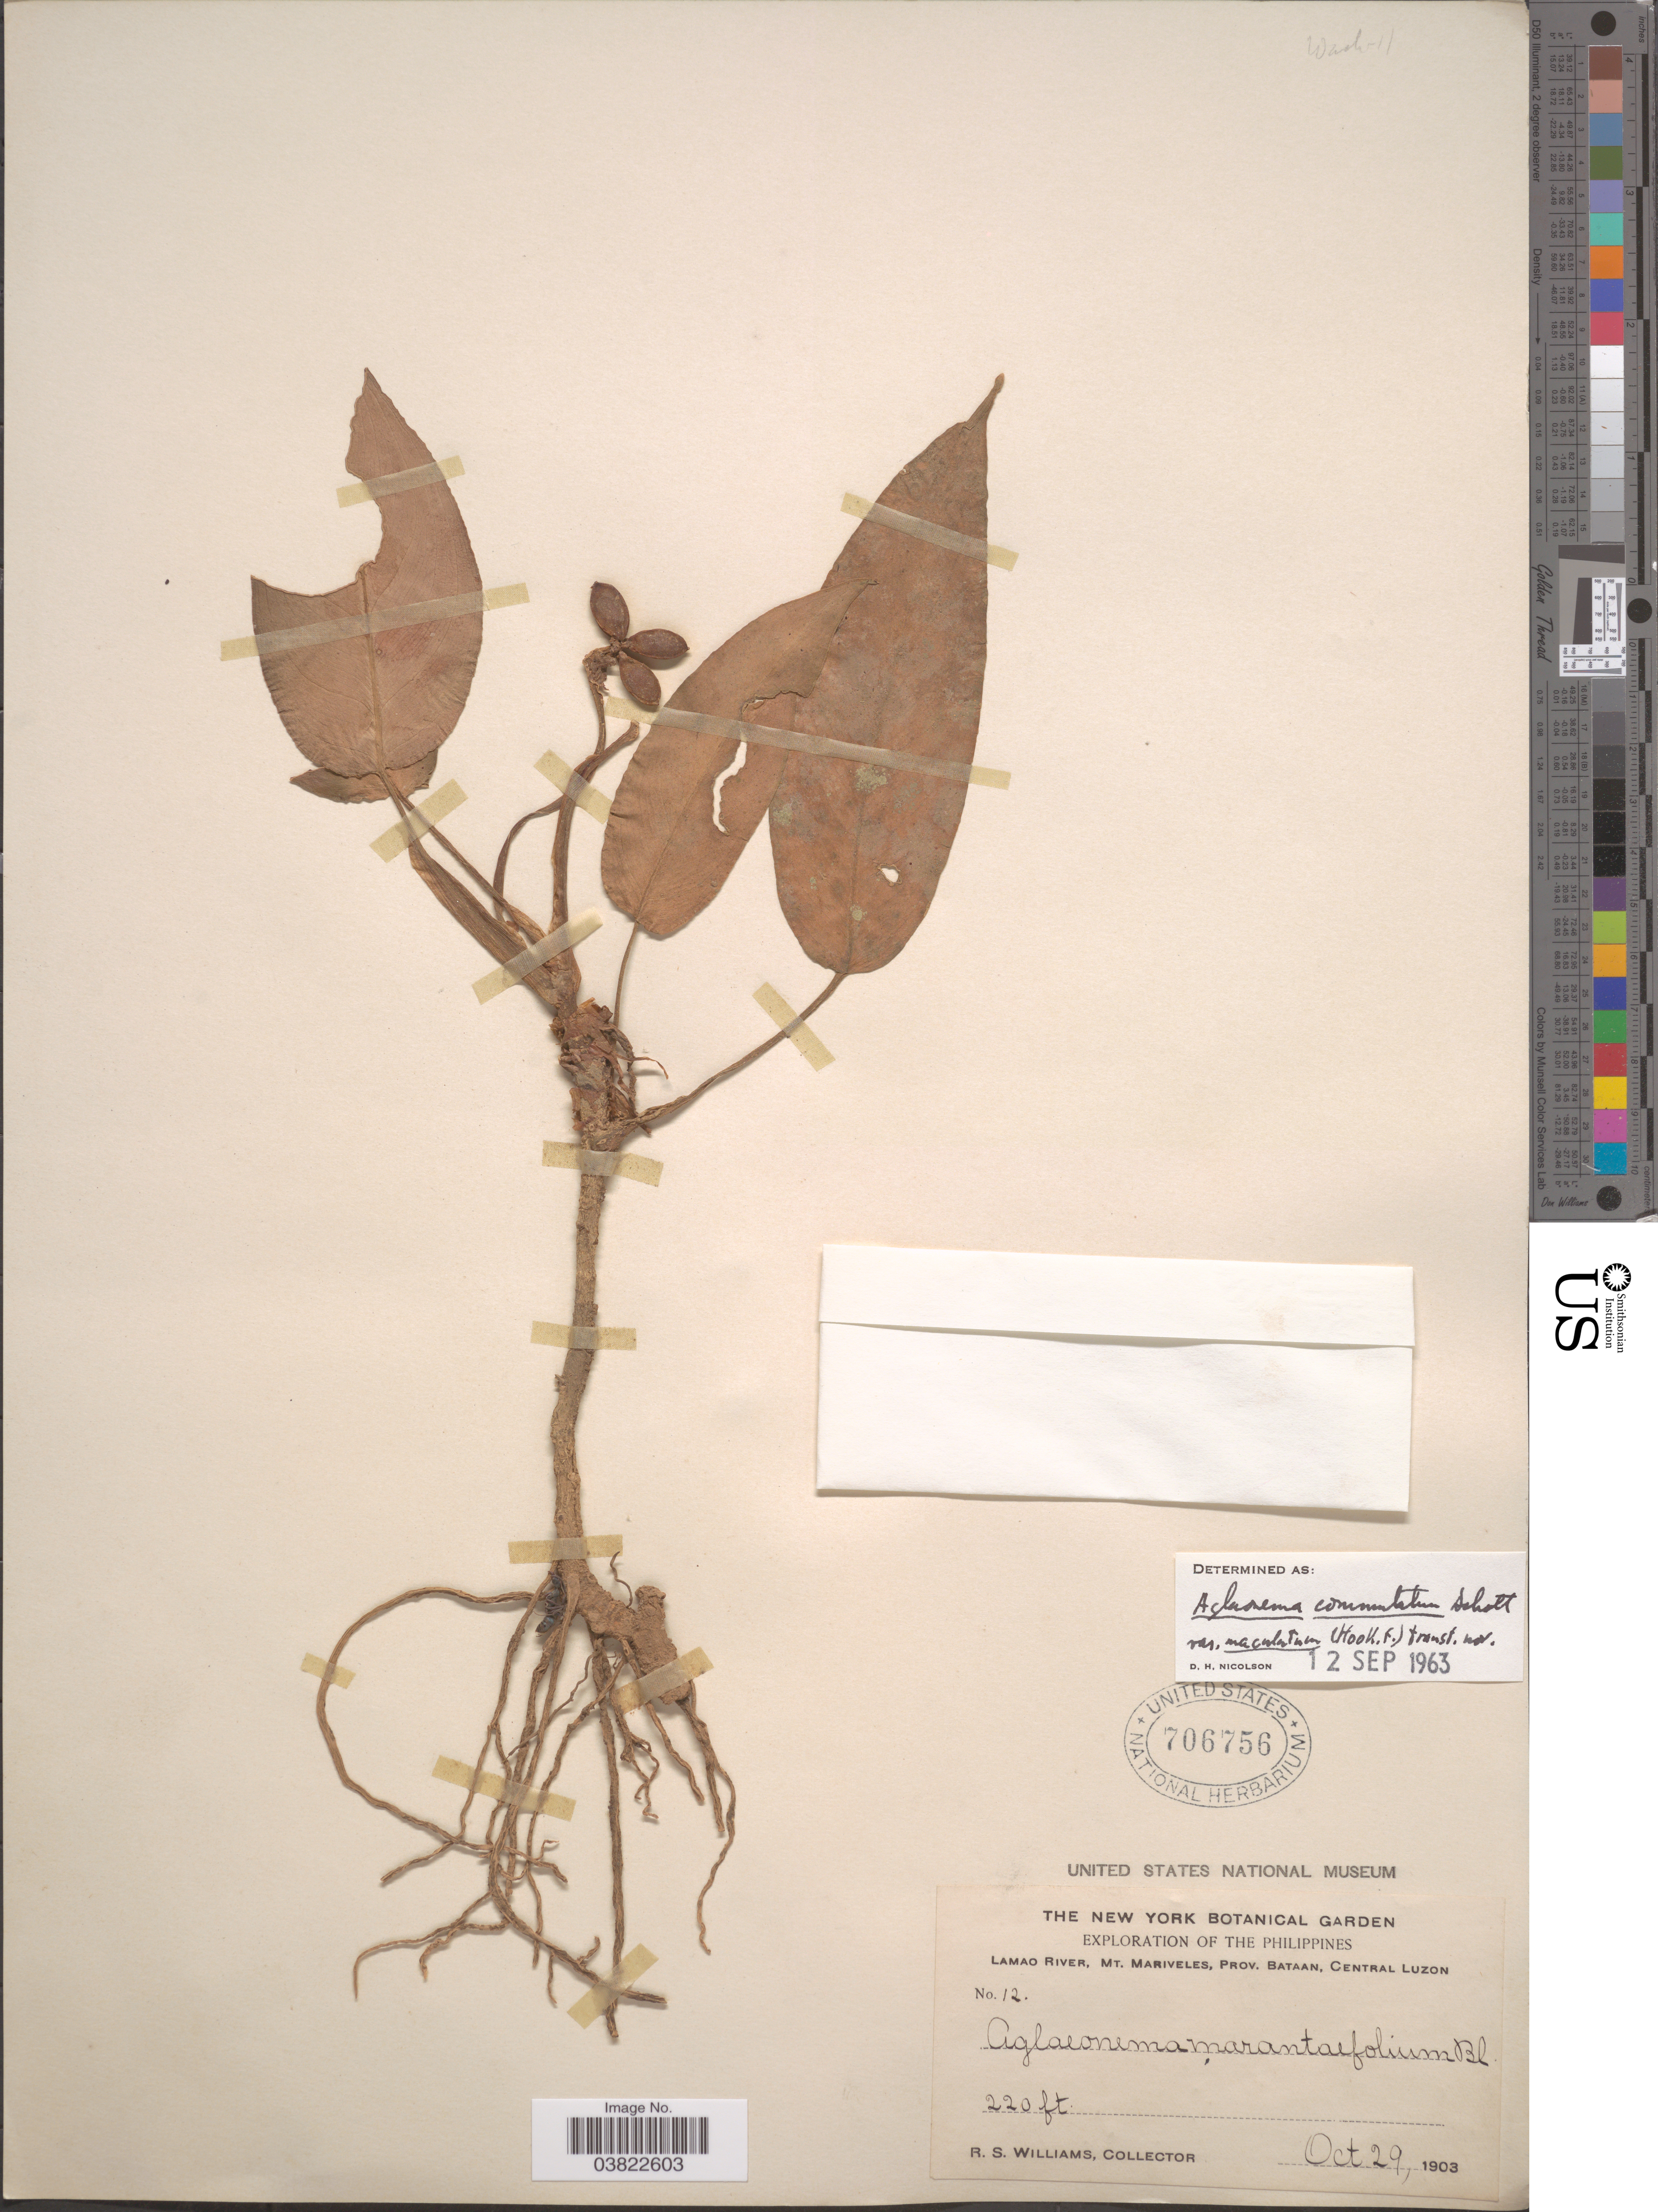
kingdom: Plantae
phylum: Tracheophyta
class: Liliopsida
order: Alismatales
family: Araceae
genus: Aglaonema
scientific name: Aglaonema commutatum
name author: Schott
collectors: R. S. Williams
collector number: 12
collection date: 1903-10-29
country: Philippines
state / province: Central Luzon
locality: Lamao River, Mt. Mariveles, Prov. Bataan.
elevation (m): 67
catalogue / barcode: US 706756